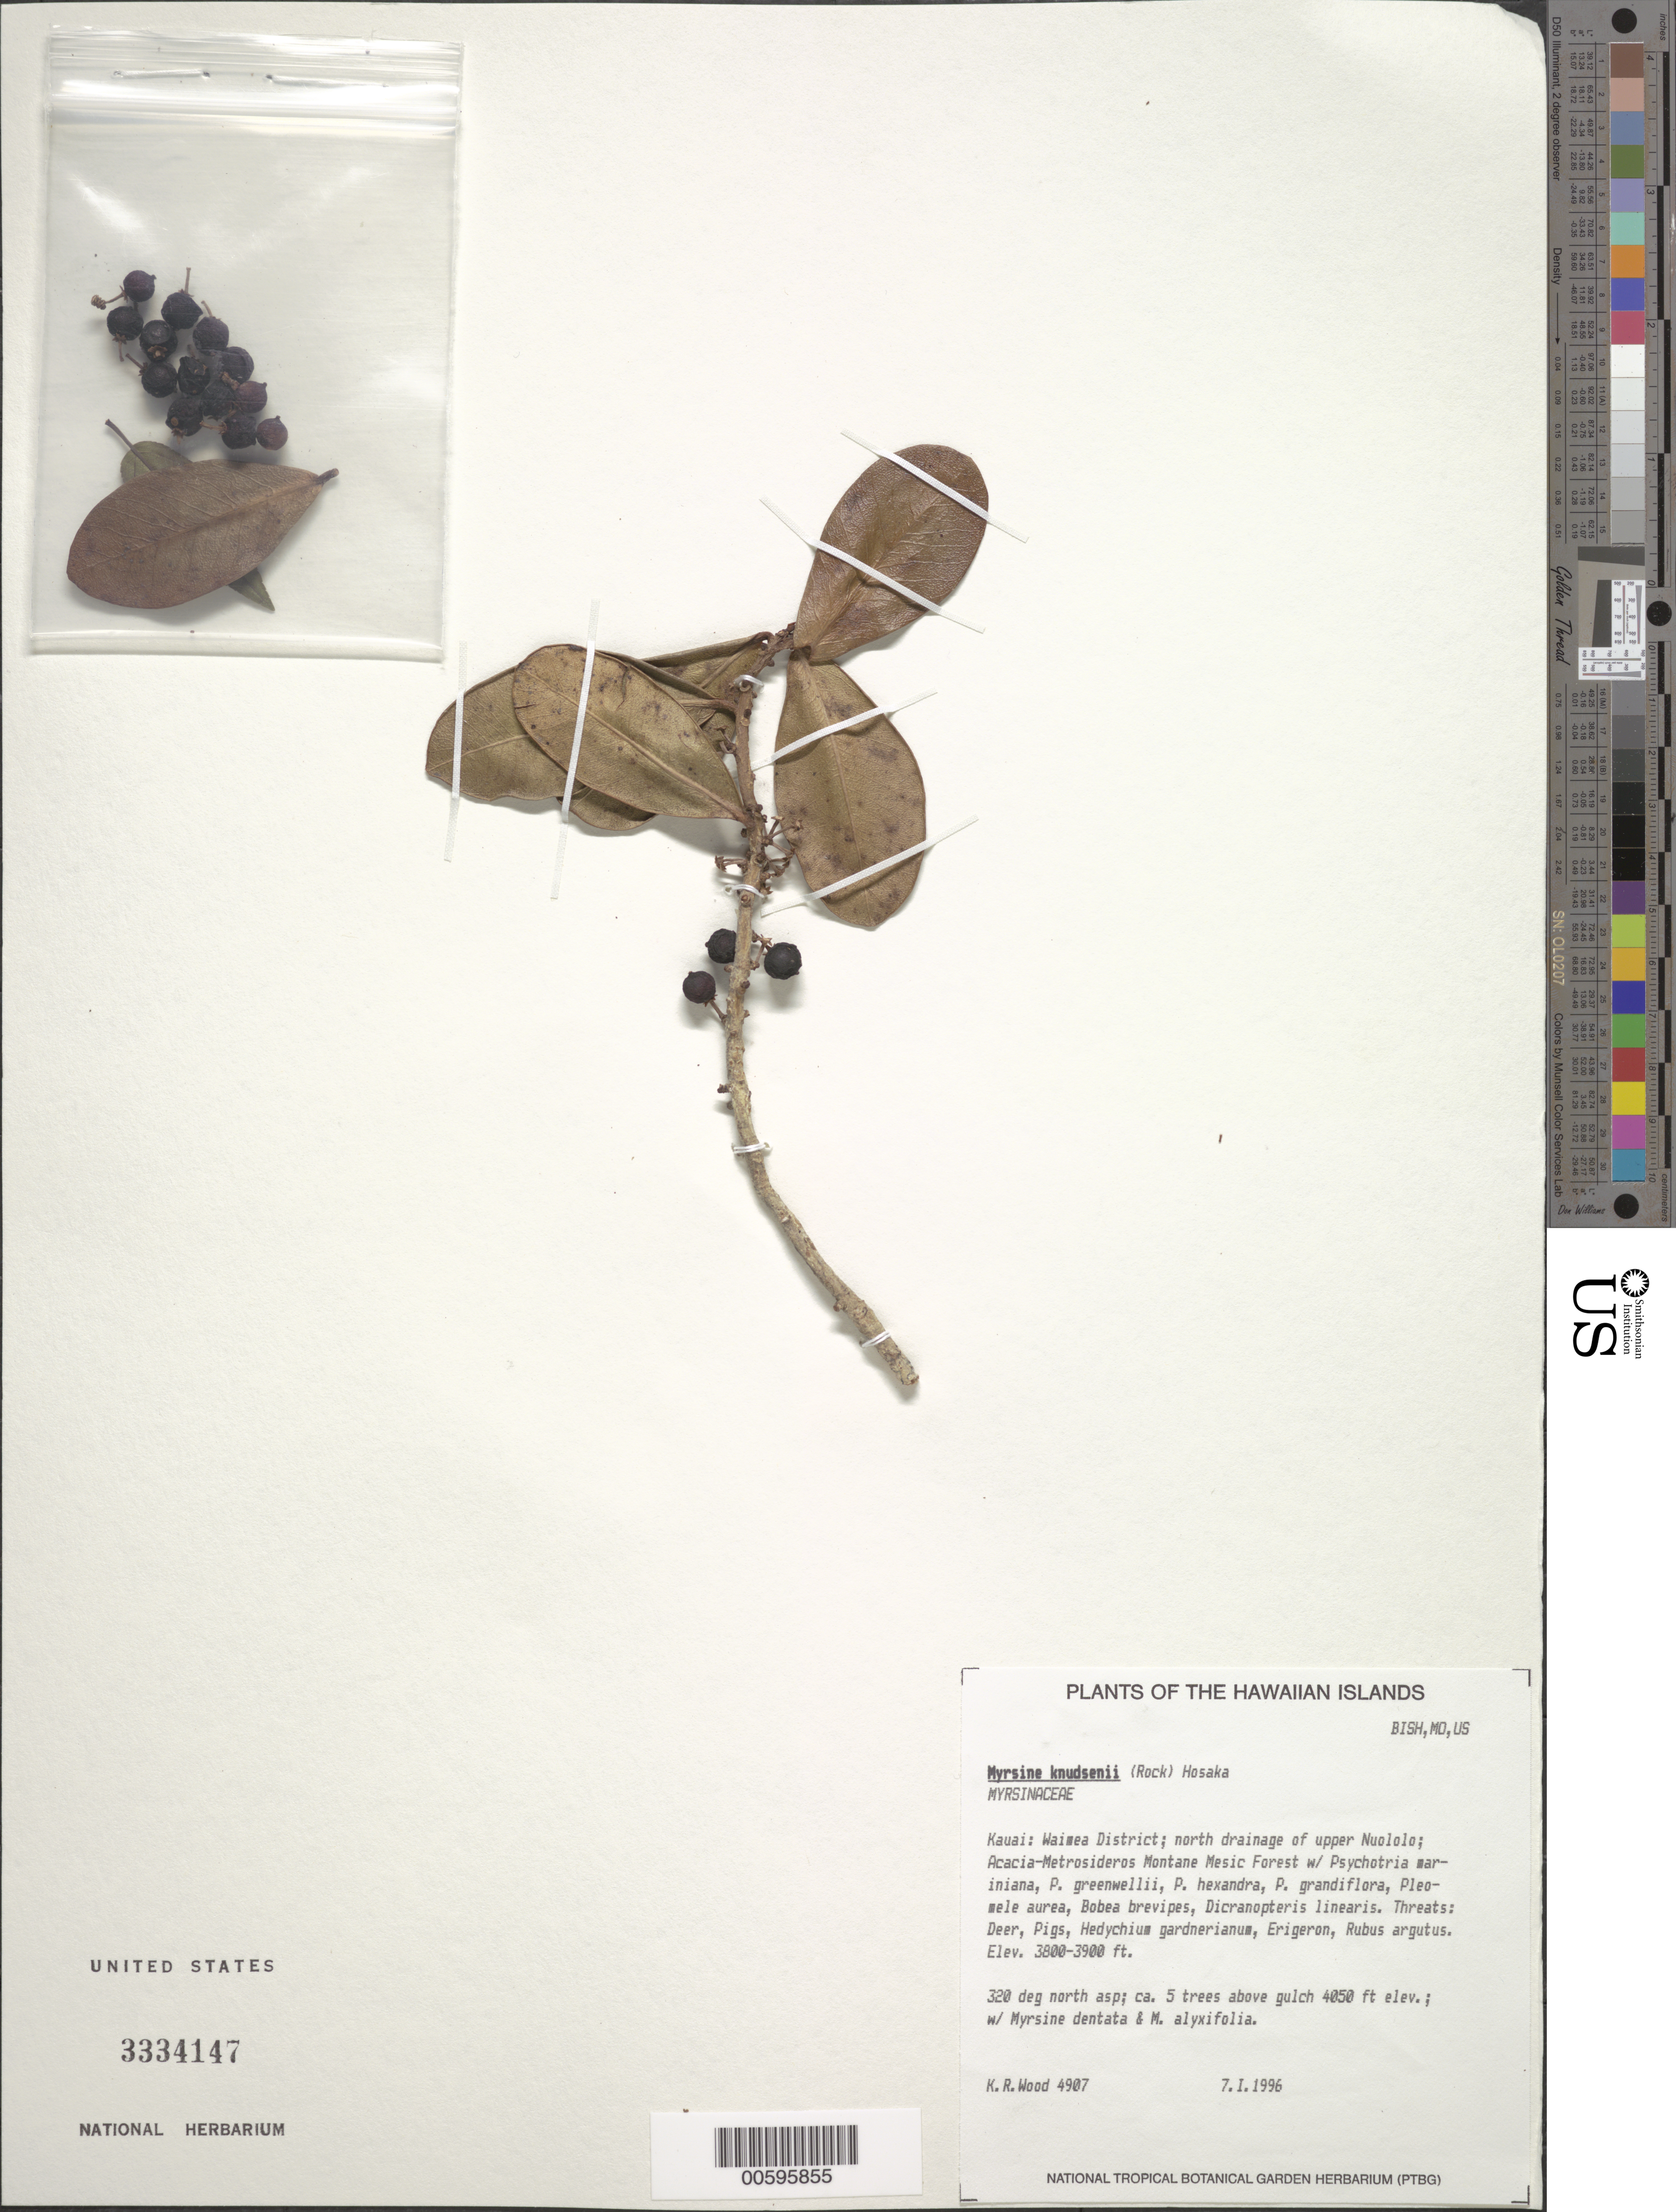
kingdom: Plantae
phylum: Tracheophyta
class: Magnoliopsida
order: Ericales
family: Primulaceae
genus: Myrsine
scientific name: Myrsine knudsenii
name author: (Rock) Hosaka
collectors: K. R. Wood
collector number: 4907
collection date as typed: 7 Jan 1996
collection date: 1996-01-07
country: United States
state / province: Hawaii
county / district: Kauai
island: Kaua'i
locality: Waimea Dist; N drainage of upper Nuololo.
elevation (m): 1158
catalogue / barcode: US 3334147